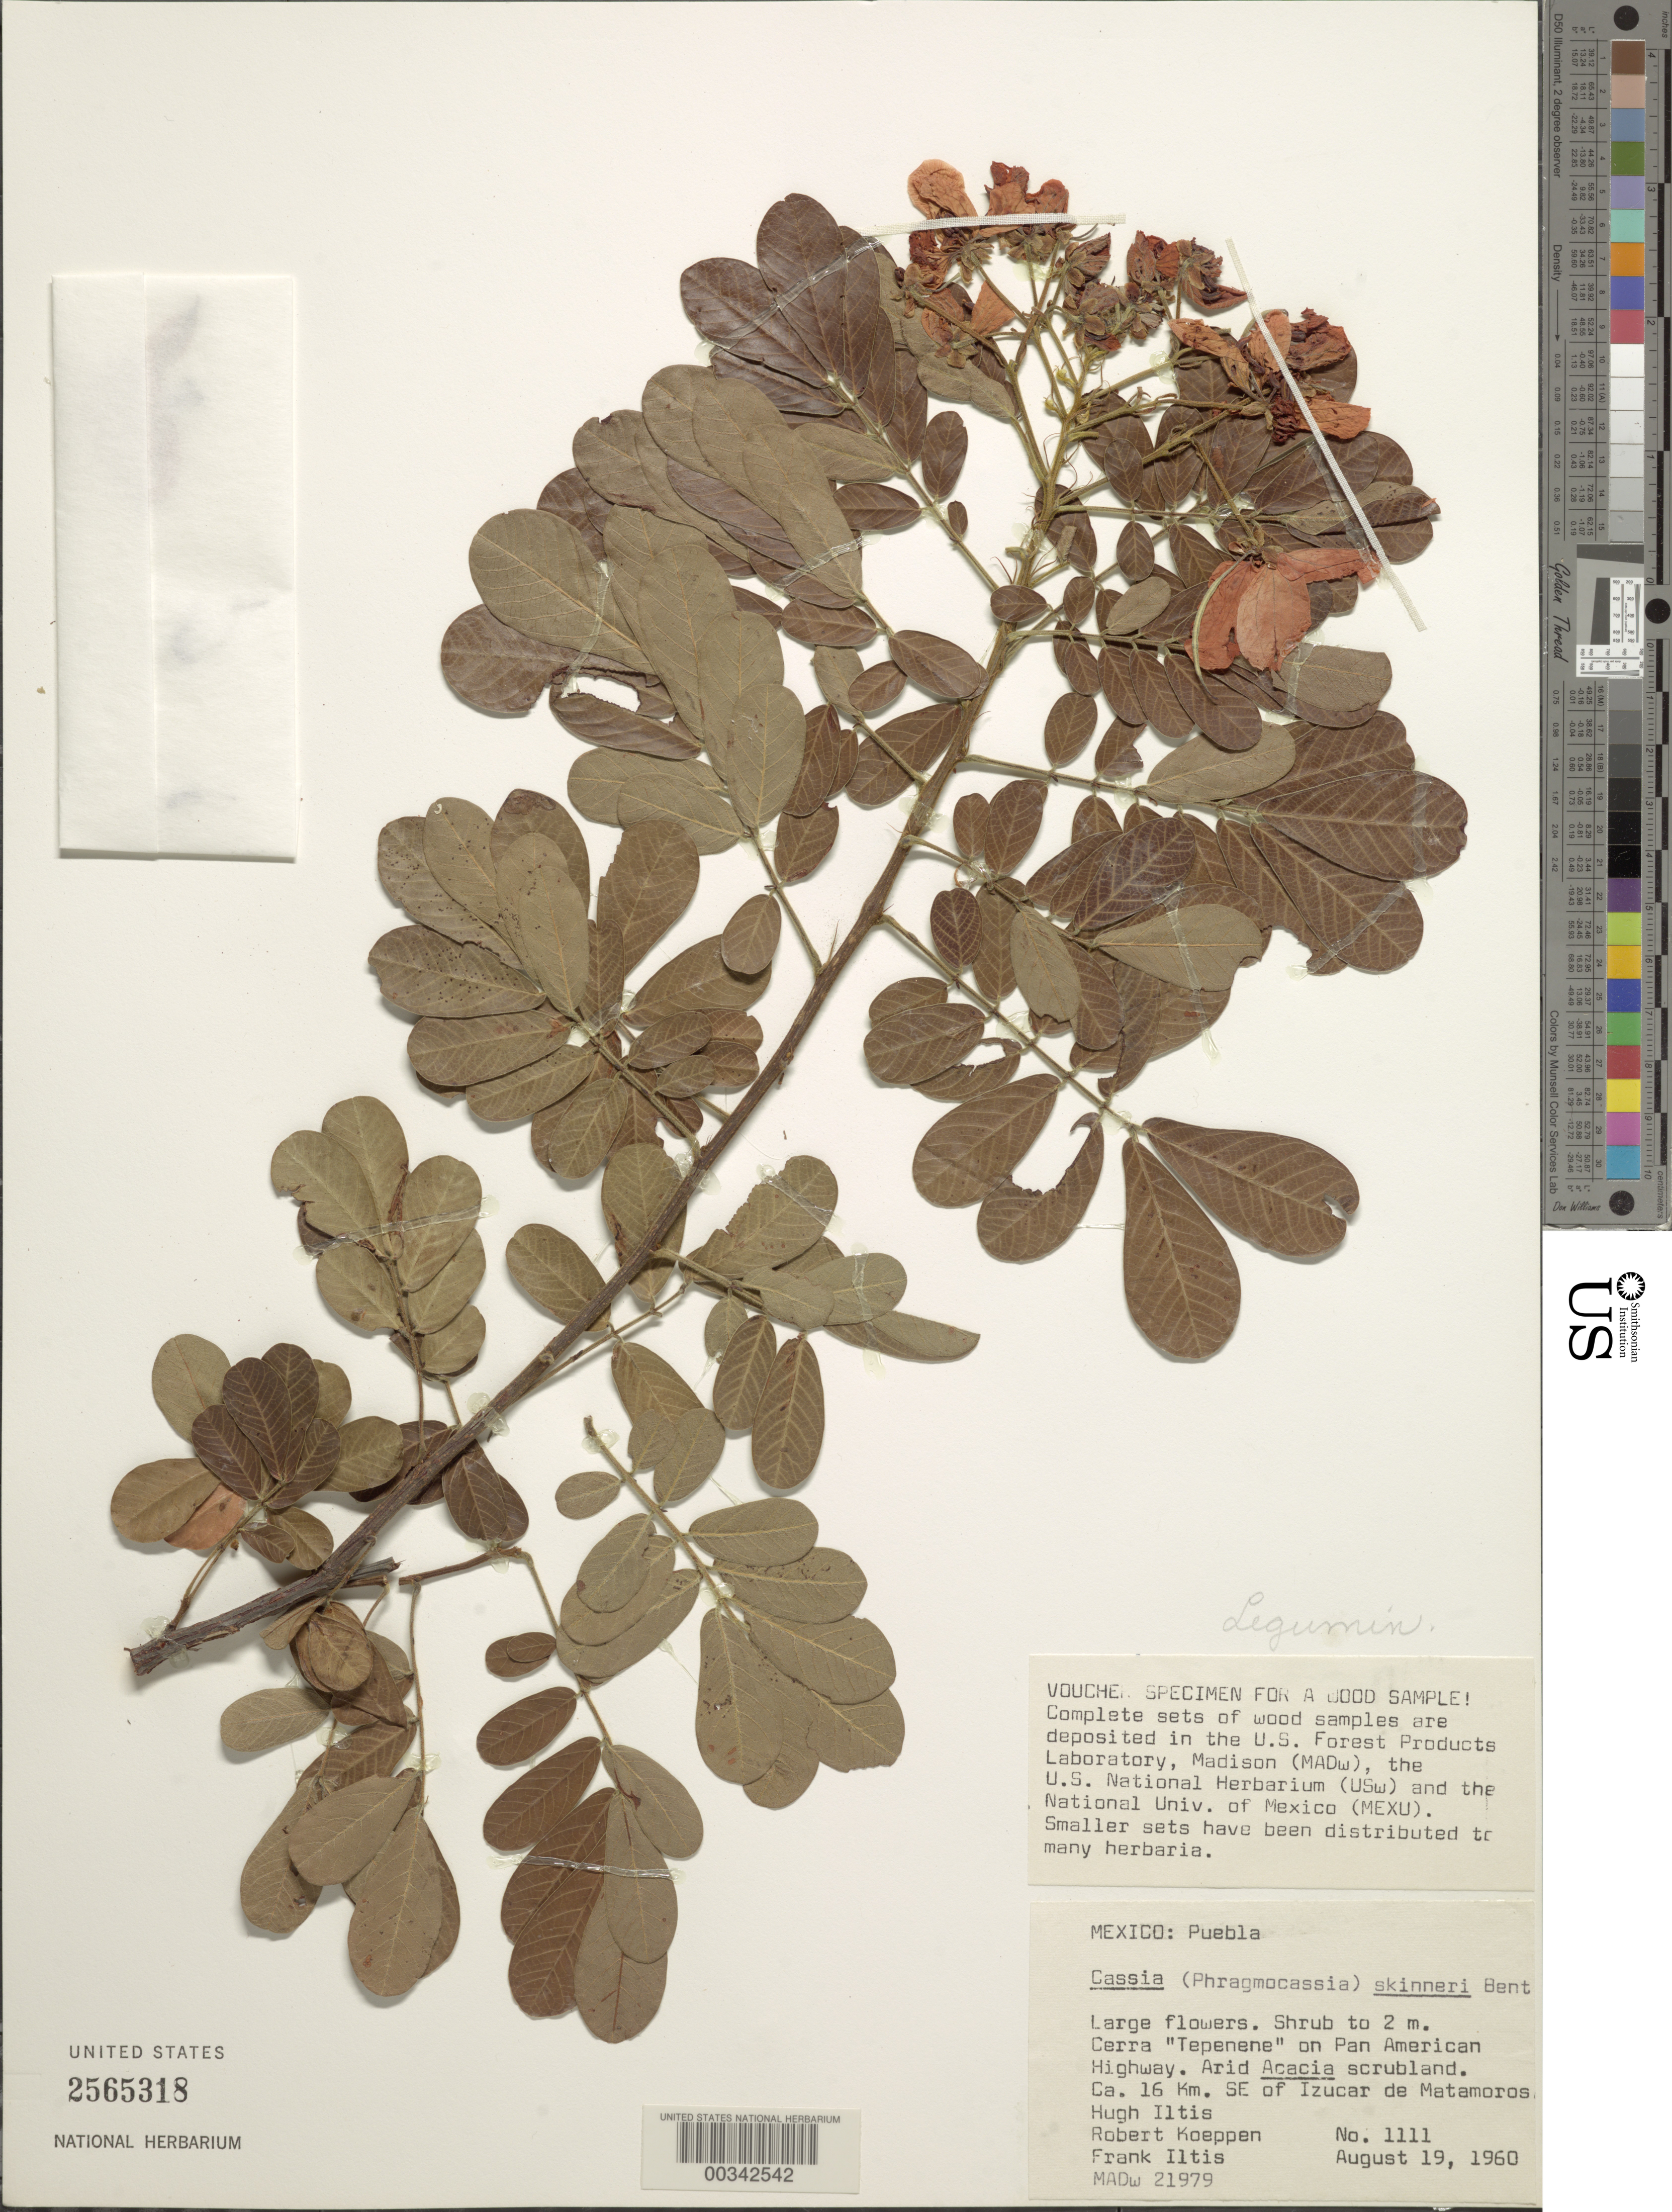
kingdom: Plantae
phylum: Tracheophyta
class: Magnoliopsida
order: Fabales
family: Fabaceae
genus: Senna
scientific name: Senna skinneri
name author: (Benth.) H.S. Irwin & Barneby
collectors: H. H. Iltis, R. C. Koeppen & F. S. Iltis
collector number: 1111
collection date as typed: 19 Aug 1960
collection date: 1960-08-19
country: Mexico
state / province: Puebla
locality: On pan american highway, ca 16 km SE of Izucar de Matamoros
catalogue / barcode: US 2565318